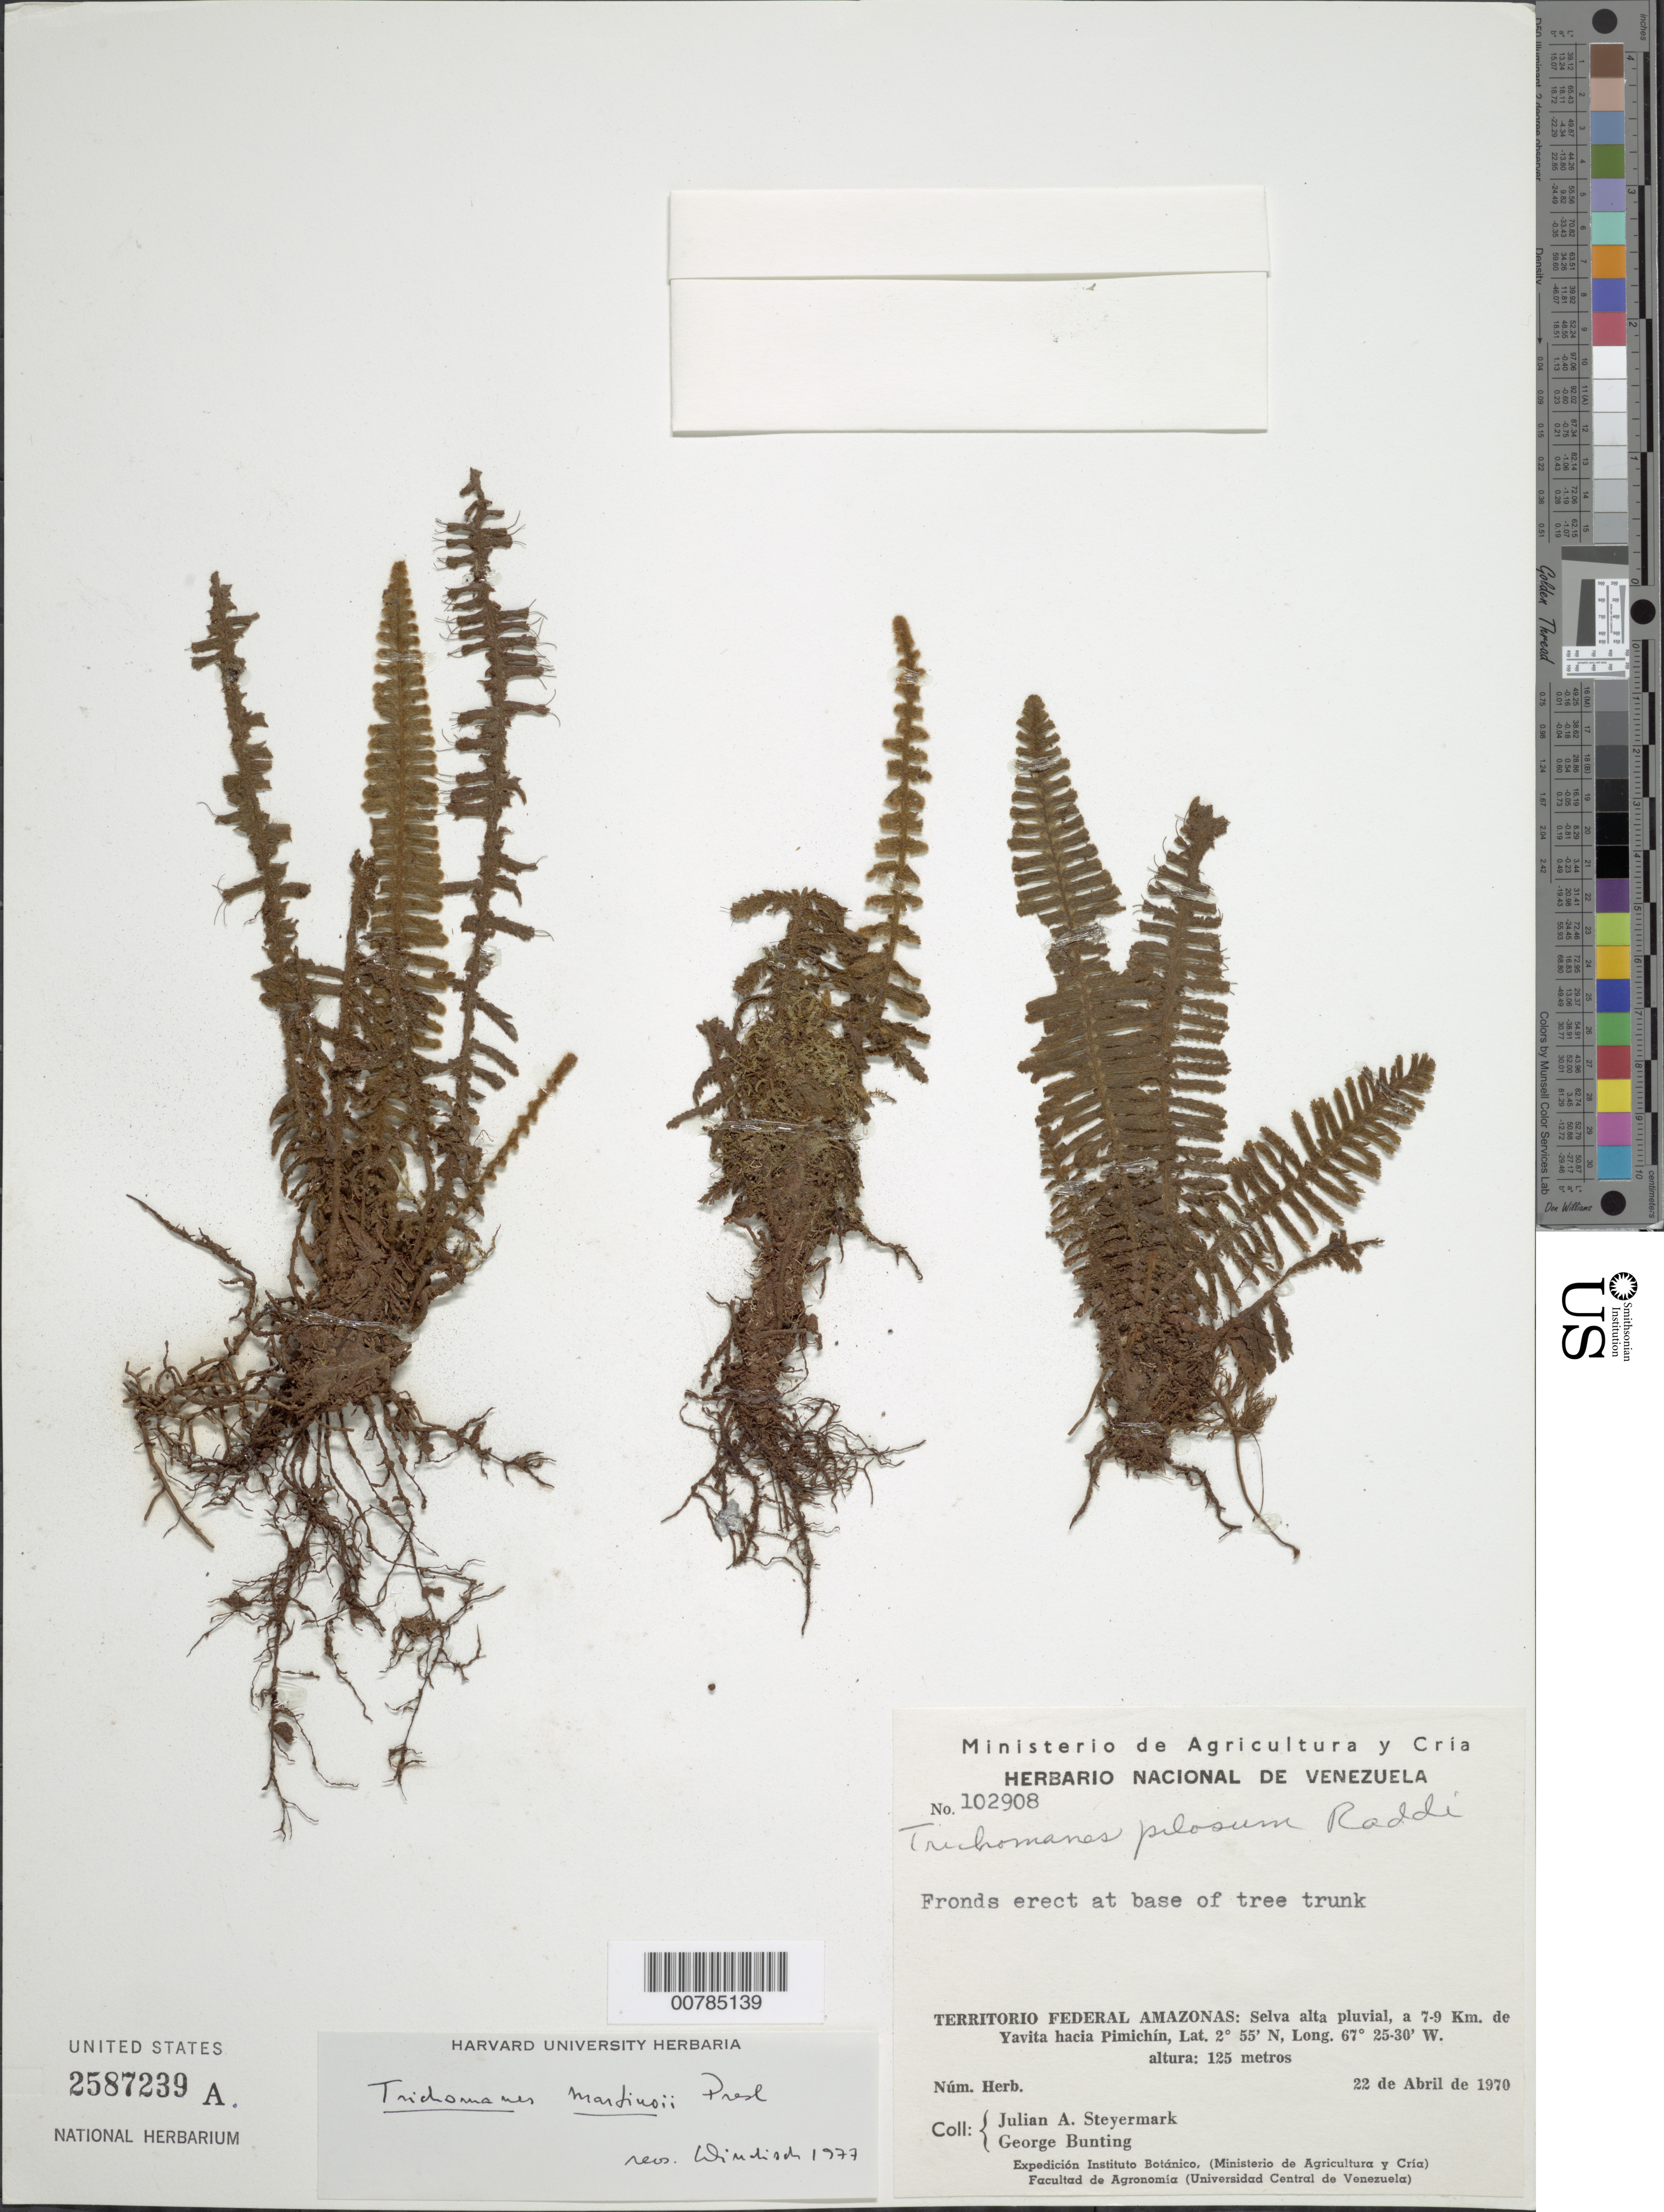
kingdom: Plantae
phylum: Tracheophyta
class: Polypodiopsida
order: Hymenophyllales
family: Hymenophyllaceae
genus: Trichomanes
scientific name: Trichomanes martiusii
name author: C. Presl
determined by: Windisch, Paulo Guenter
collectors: J. Steyermark & G. S. Bunting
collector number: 102908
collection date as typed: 22-Apr-70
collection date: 1970-04-22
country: Venezuela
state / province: Amazonas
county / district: Maroa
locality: Yavita, 7-9 km toward Pimichín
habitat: Rainforest; at base of tree trunk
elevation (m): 125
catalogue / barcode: US 2587239A